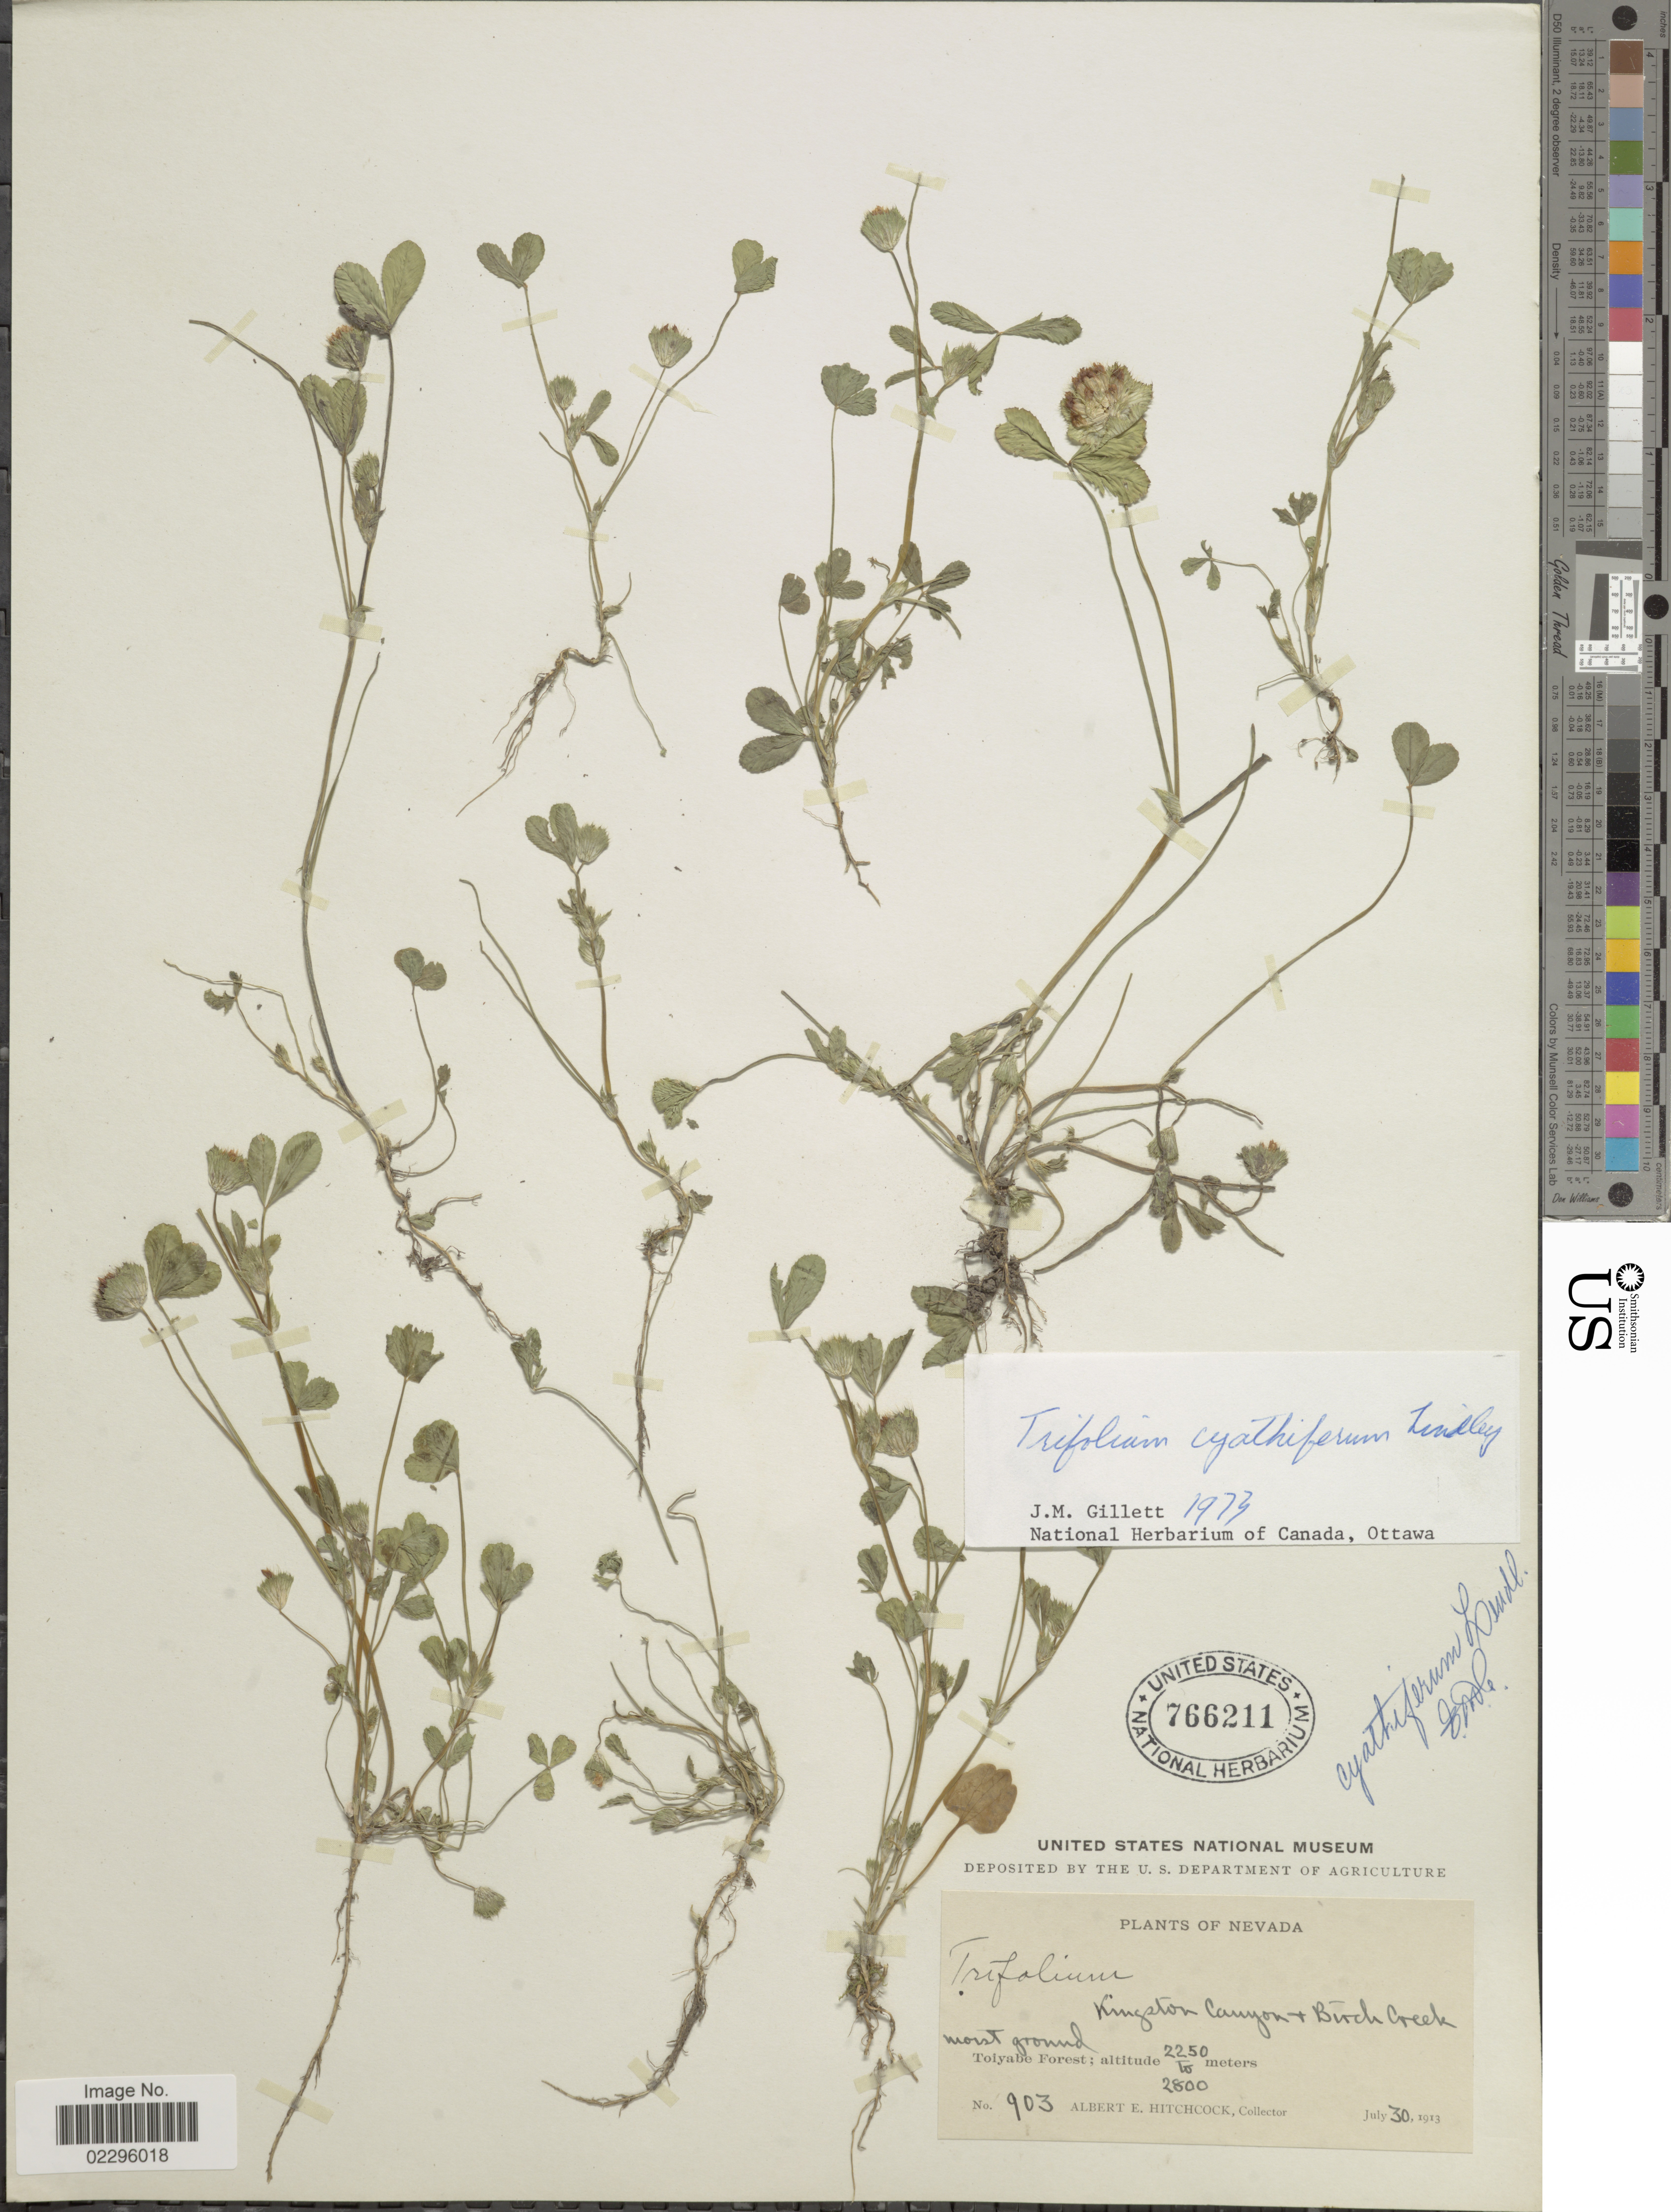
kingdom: Plantae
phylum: Tracheophyta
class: Magnoliopsida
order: Fabales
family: Fabaceae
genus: Trifolium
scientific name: Trifolium cyathiferum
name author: Lindl.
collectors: A. Hitchcock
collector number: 903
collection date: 1913-07-30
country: United States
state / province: Nevada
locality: Kingston Canyon & Birch Creek, Toiyabe Forest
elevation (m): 2250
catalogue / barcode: US 766211